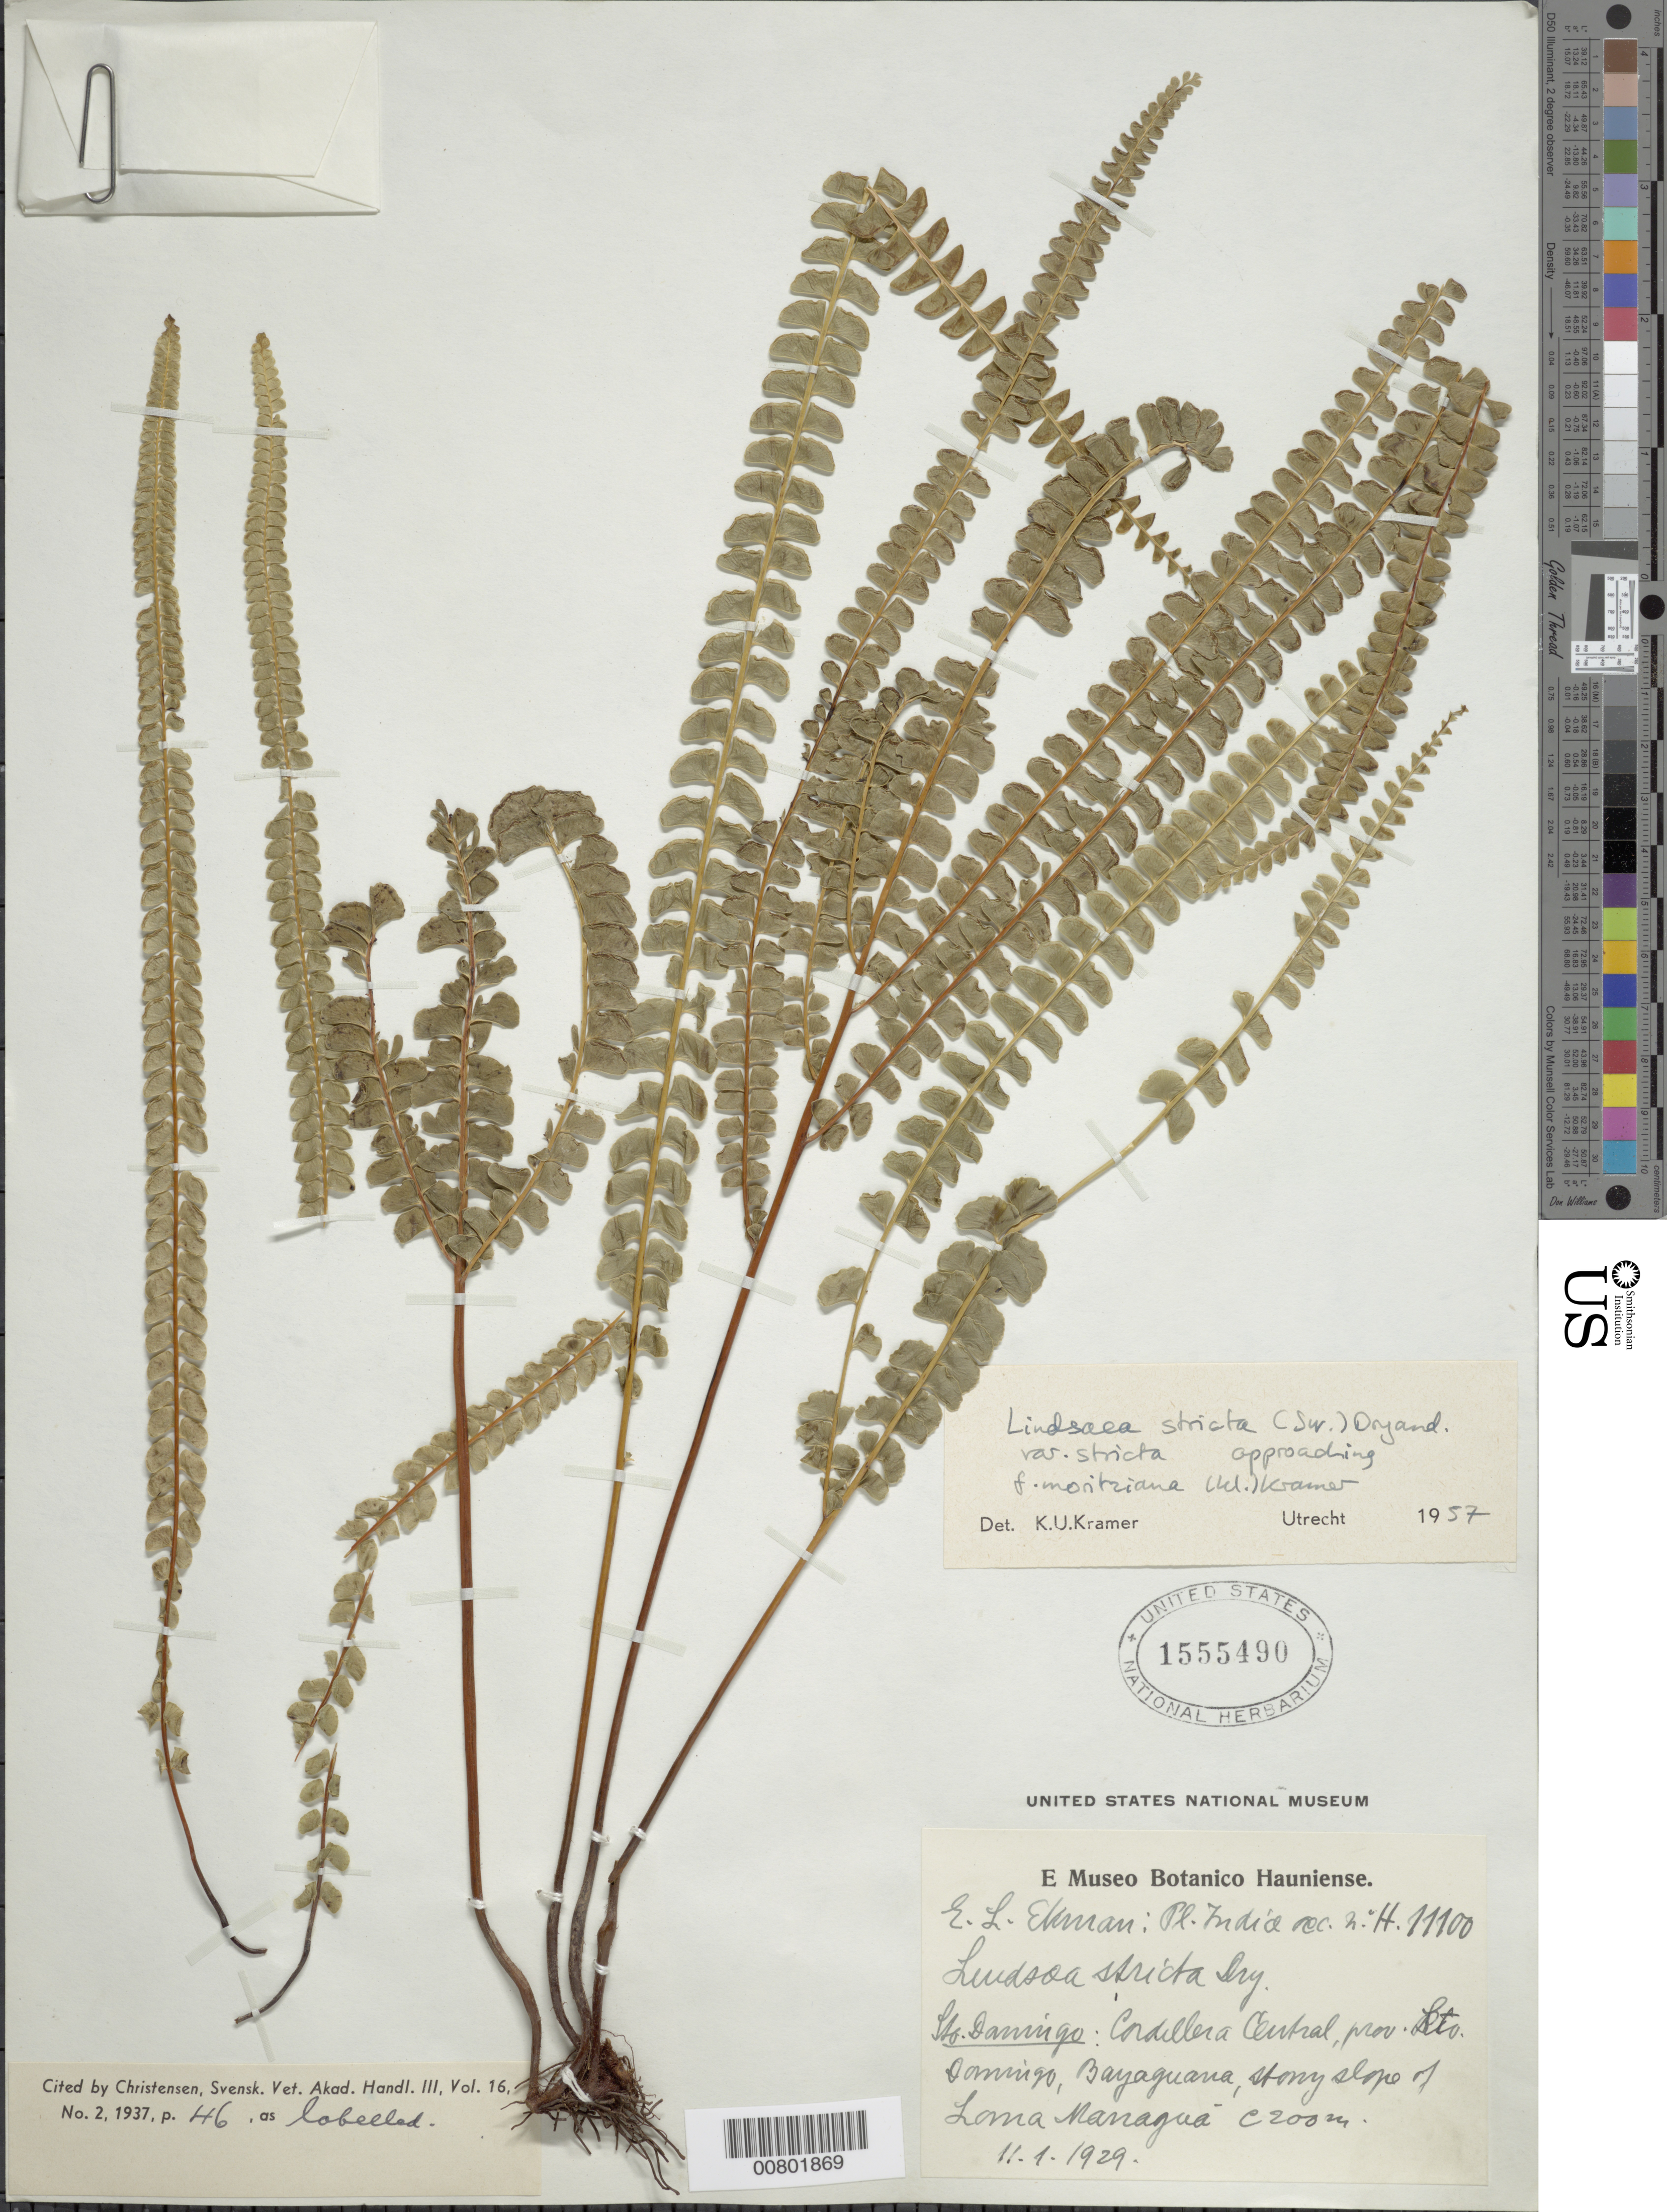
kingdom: Plantae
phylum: Tracheophyta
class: Polypodiopsida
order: Polypodiales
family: Lindsaeaceae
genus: Lindsaea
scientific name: Lindsaea stricta var. stricta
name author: (Sw.) Dryand.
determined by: Kramer, K. U.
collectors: E. L. Ekman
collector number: H 11100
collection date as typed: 11 Jan 1929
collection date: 1929-01-11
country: Dominican Republic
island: Hispaniola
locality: Prov, Santo Domingo, Bayaguana, Loma Managuá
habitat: Stony slopes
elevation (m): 200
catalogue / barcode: US 1555490